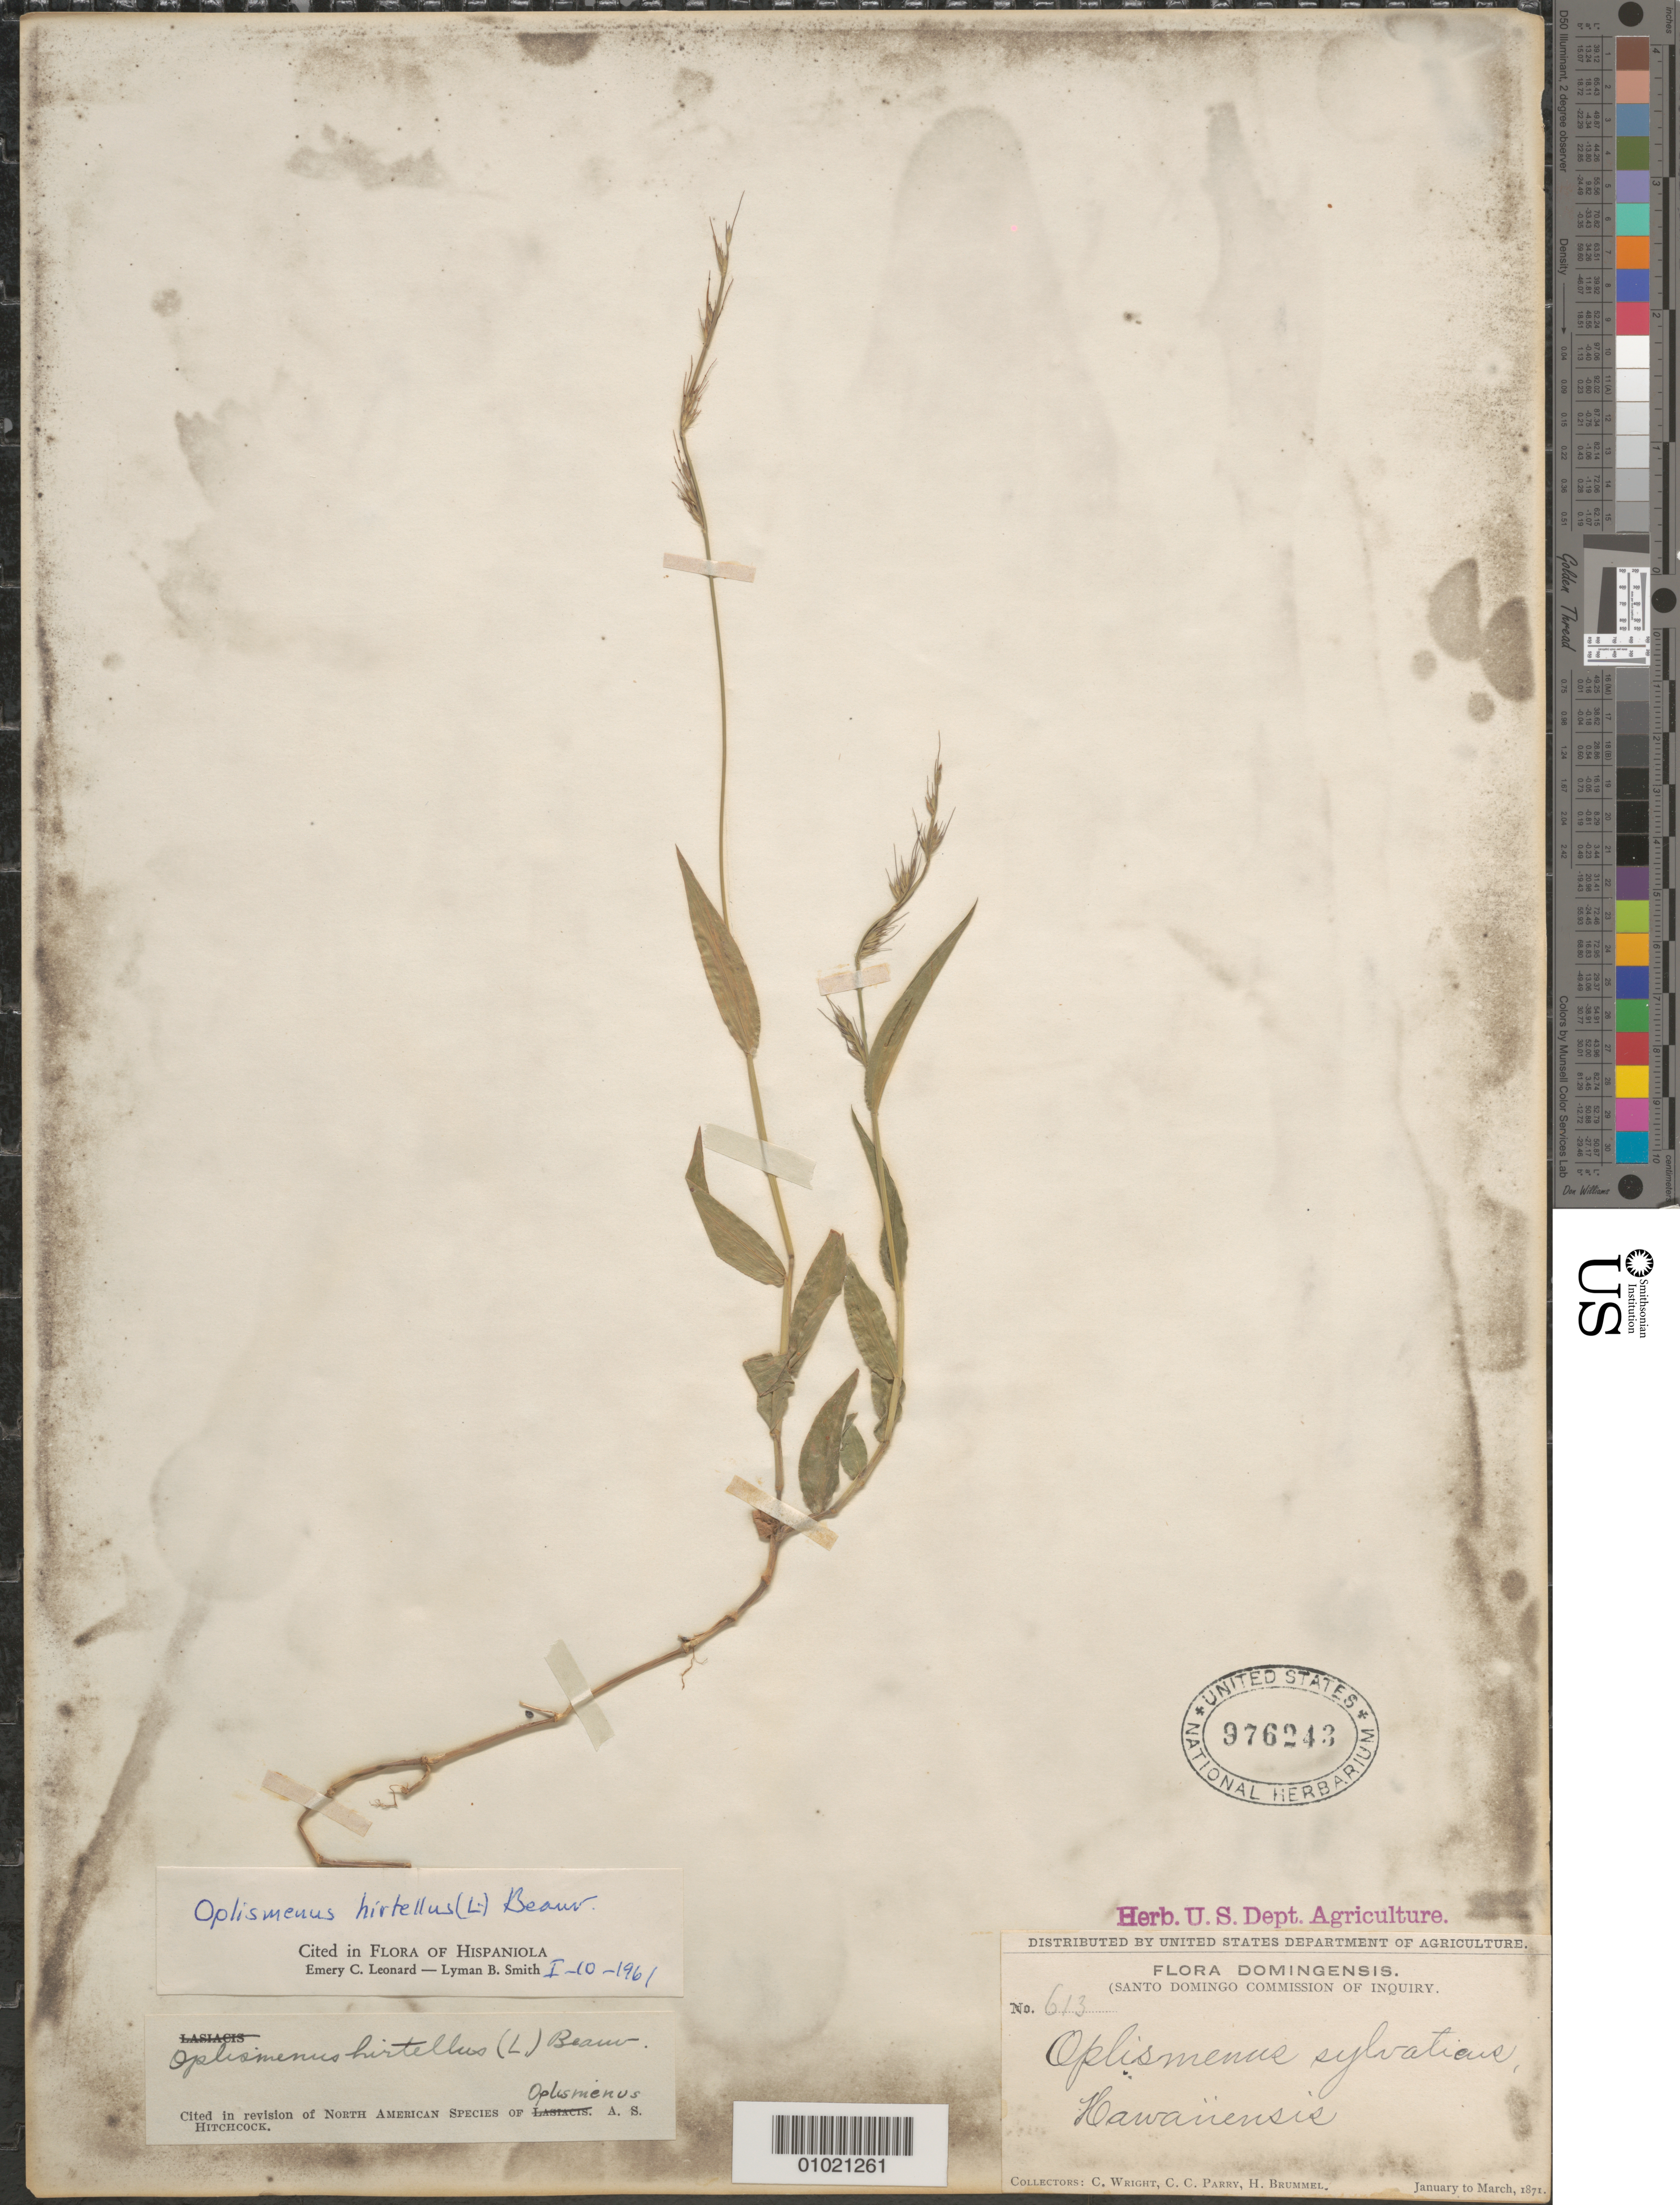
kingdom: Plantae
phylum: Tracheophyta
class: Liliopsida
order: Poales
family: Poaceae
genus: Oplismenus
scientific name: Oplismenus hirtellus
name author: (L.) P. Beauv.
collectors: C. Wright, C. C. Parry & H. Brummel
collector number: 613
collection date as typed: Jan 1871 to -- Mar 1871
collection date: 1871-01/1871-03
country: Dominican Republic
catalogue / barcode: US 976243